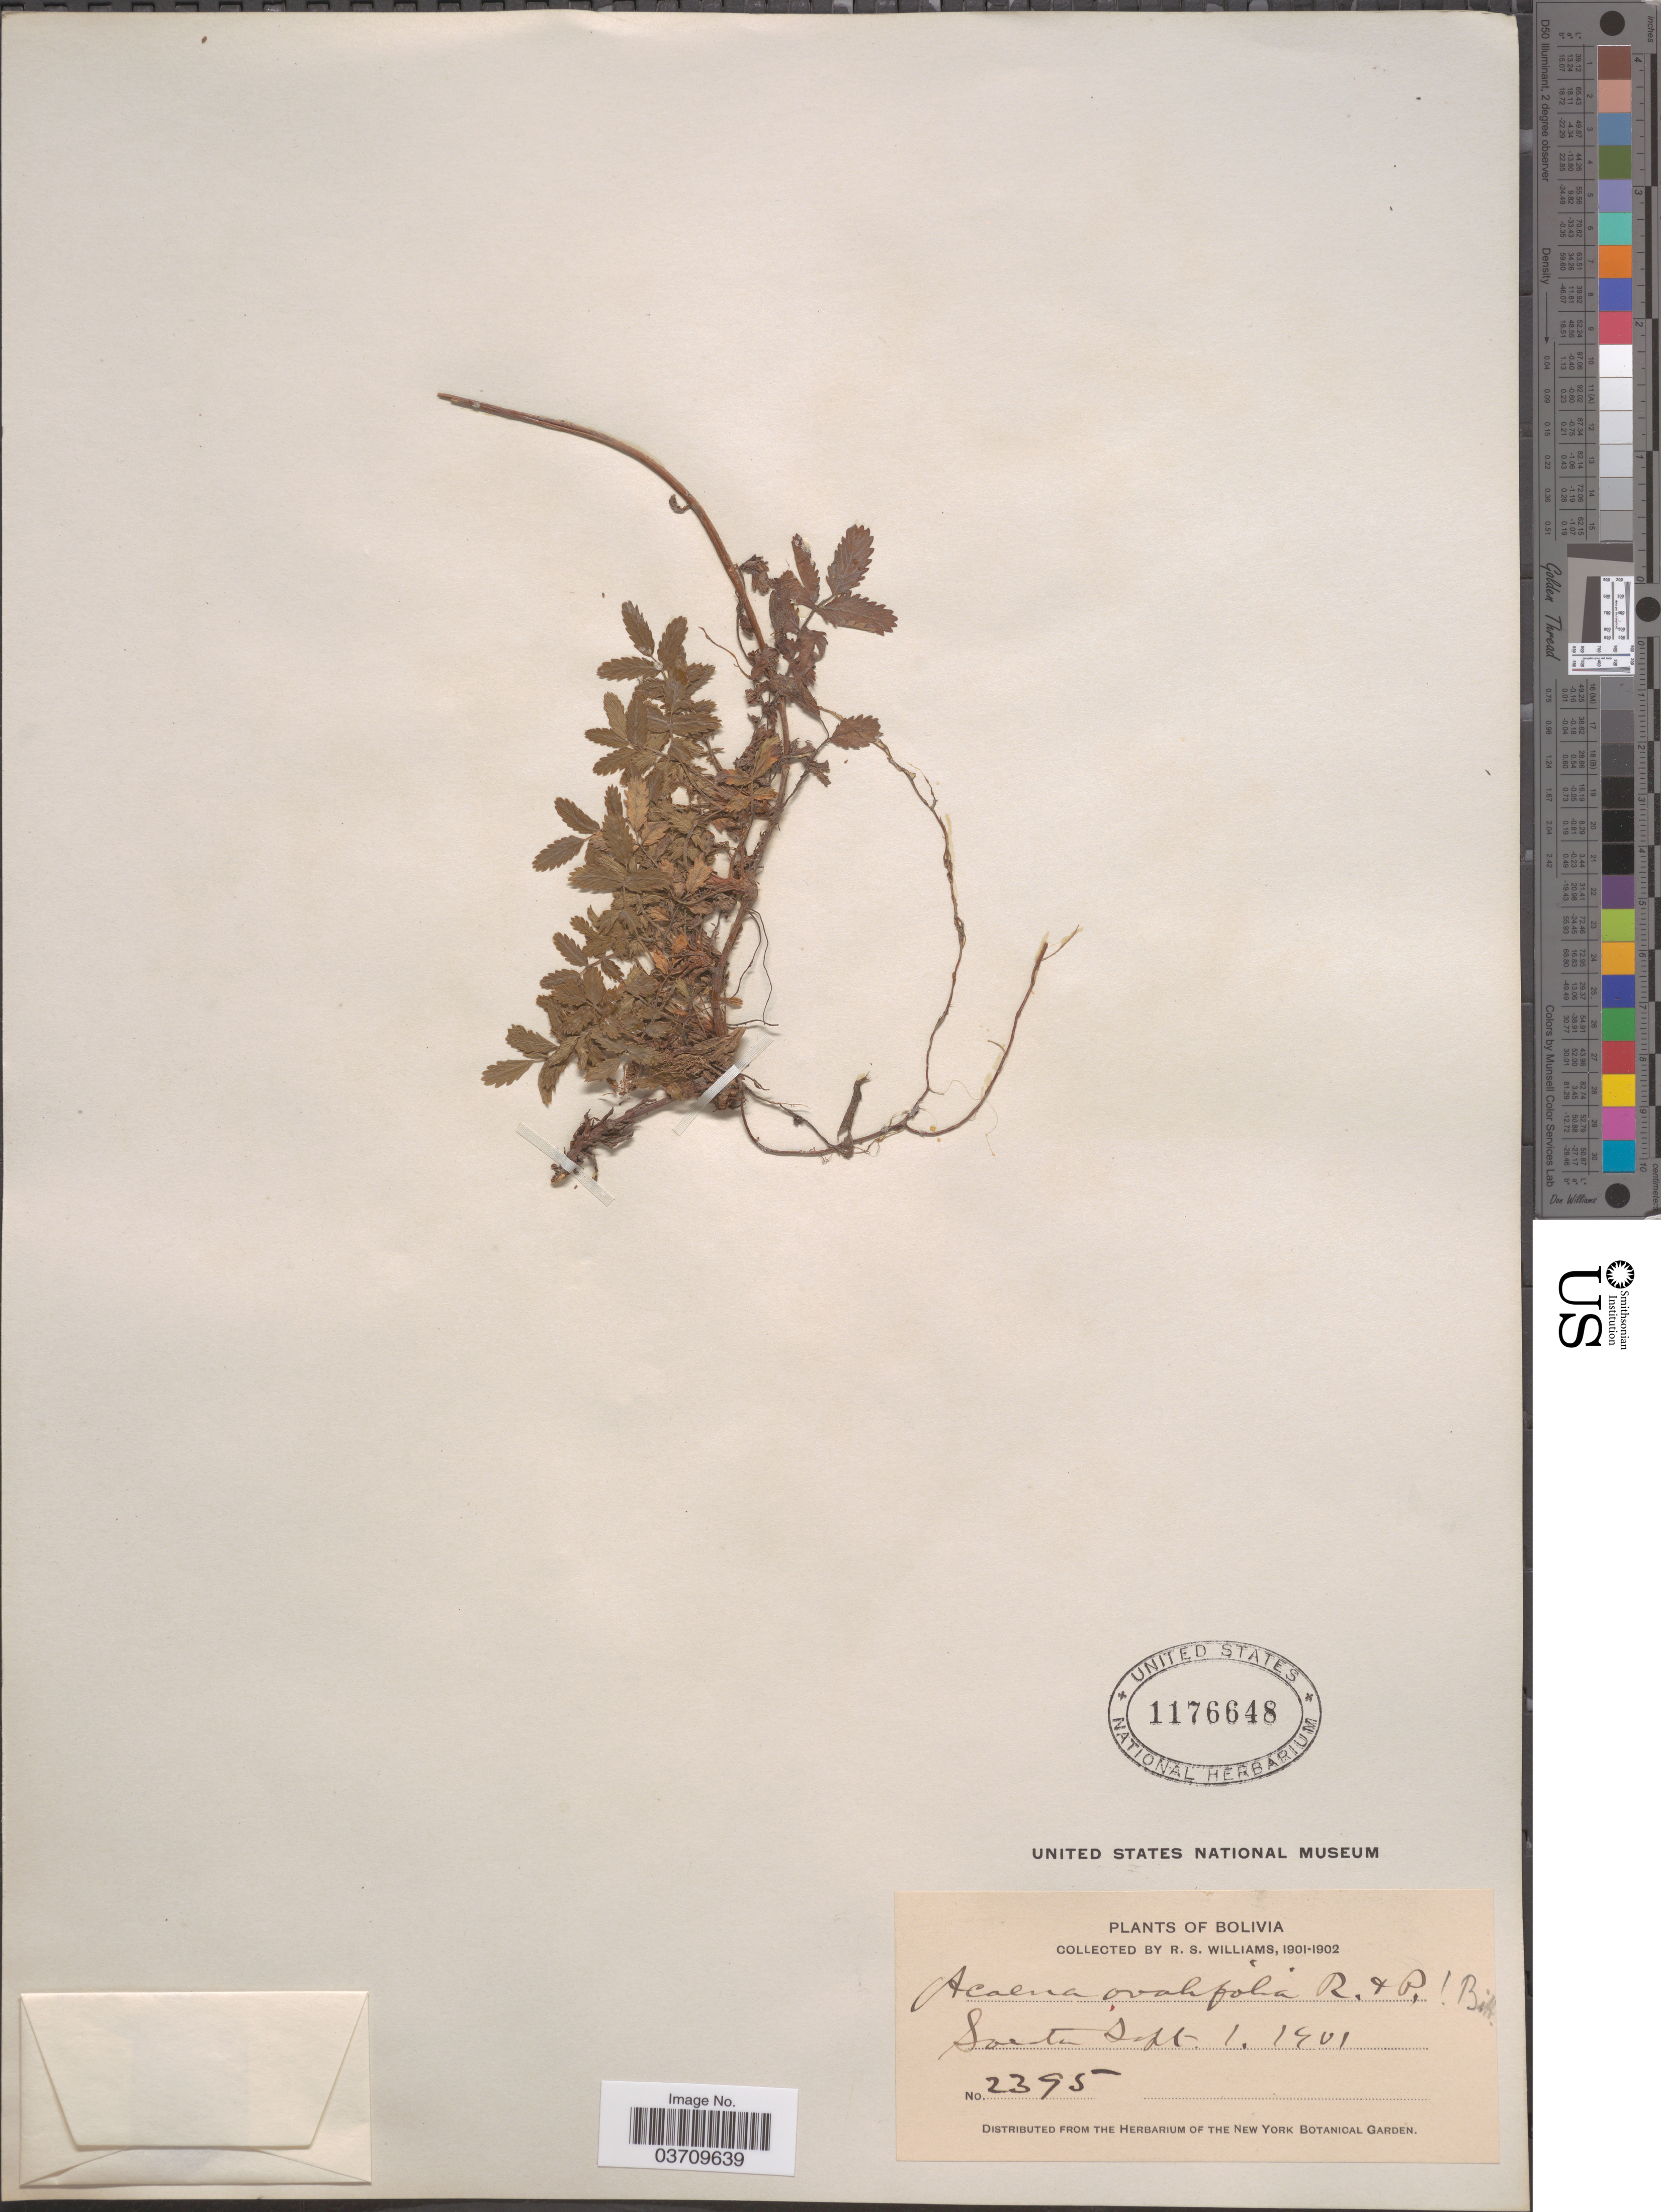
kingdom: Plantae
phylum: Tracheophyta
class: Magnoliopsida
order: Rosales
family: Rosaceae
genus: Acaena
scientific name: Acaena ovalifolia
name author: Ruiz & Pav.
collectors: R. S. Williams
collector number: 2395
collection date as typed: Sep. 1, 1901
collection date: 1901-09-01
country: Bolivia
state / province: La Páz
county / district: Larecaja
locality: Sorata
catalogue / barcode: US 1176648